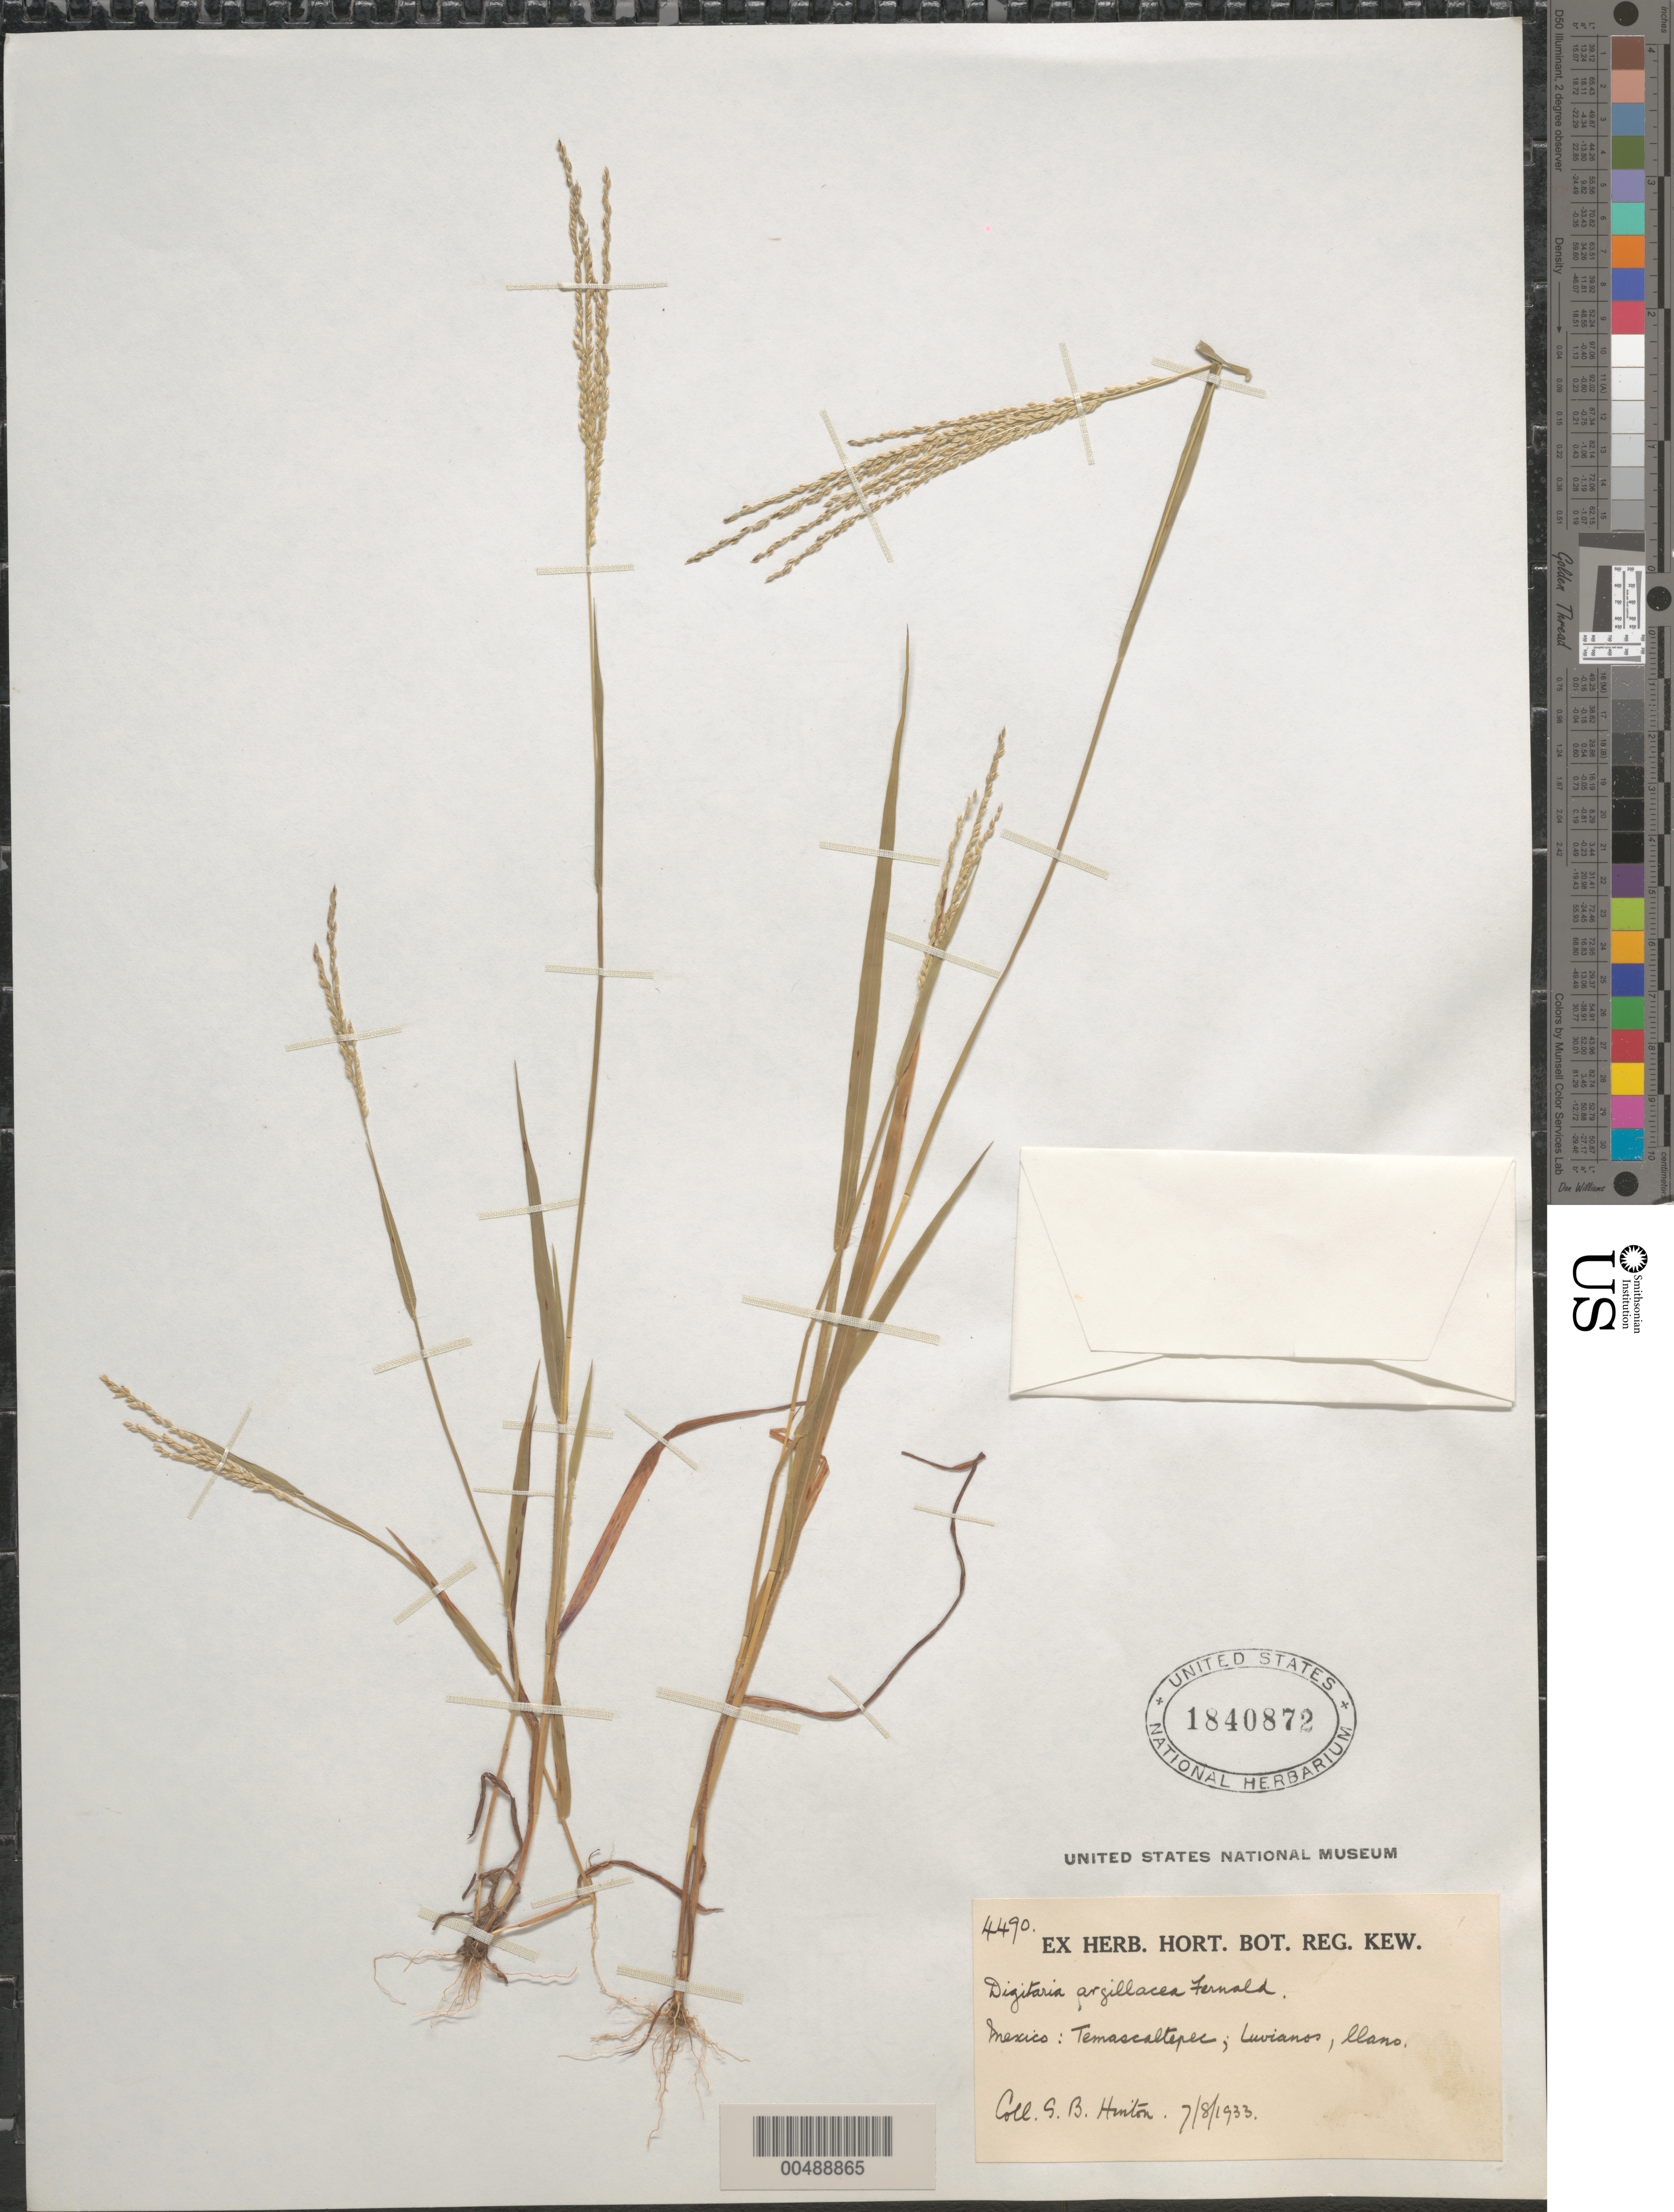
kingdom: Plantae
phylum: Tracheophyta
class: Liliopsida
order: Poales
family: Poaceae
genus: Digitaria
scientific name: Digitaria argillacea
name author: (Hitchc. & Chase) Fernald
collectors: G. B. Hinton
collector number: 4490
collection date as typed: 7 Aug 1933 to 8 Jul 1933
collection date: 1933-07-08/1933-08-07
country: Mexico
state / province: México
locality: Temascaltepec, Luvianos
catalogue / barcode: US 1840872